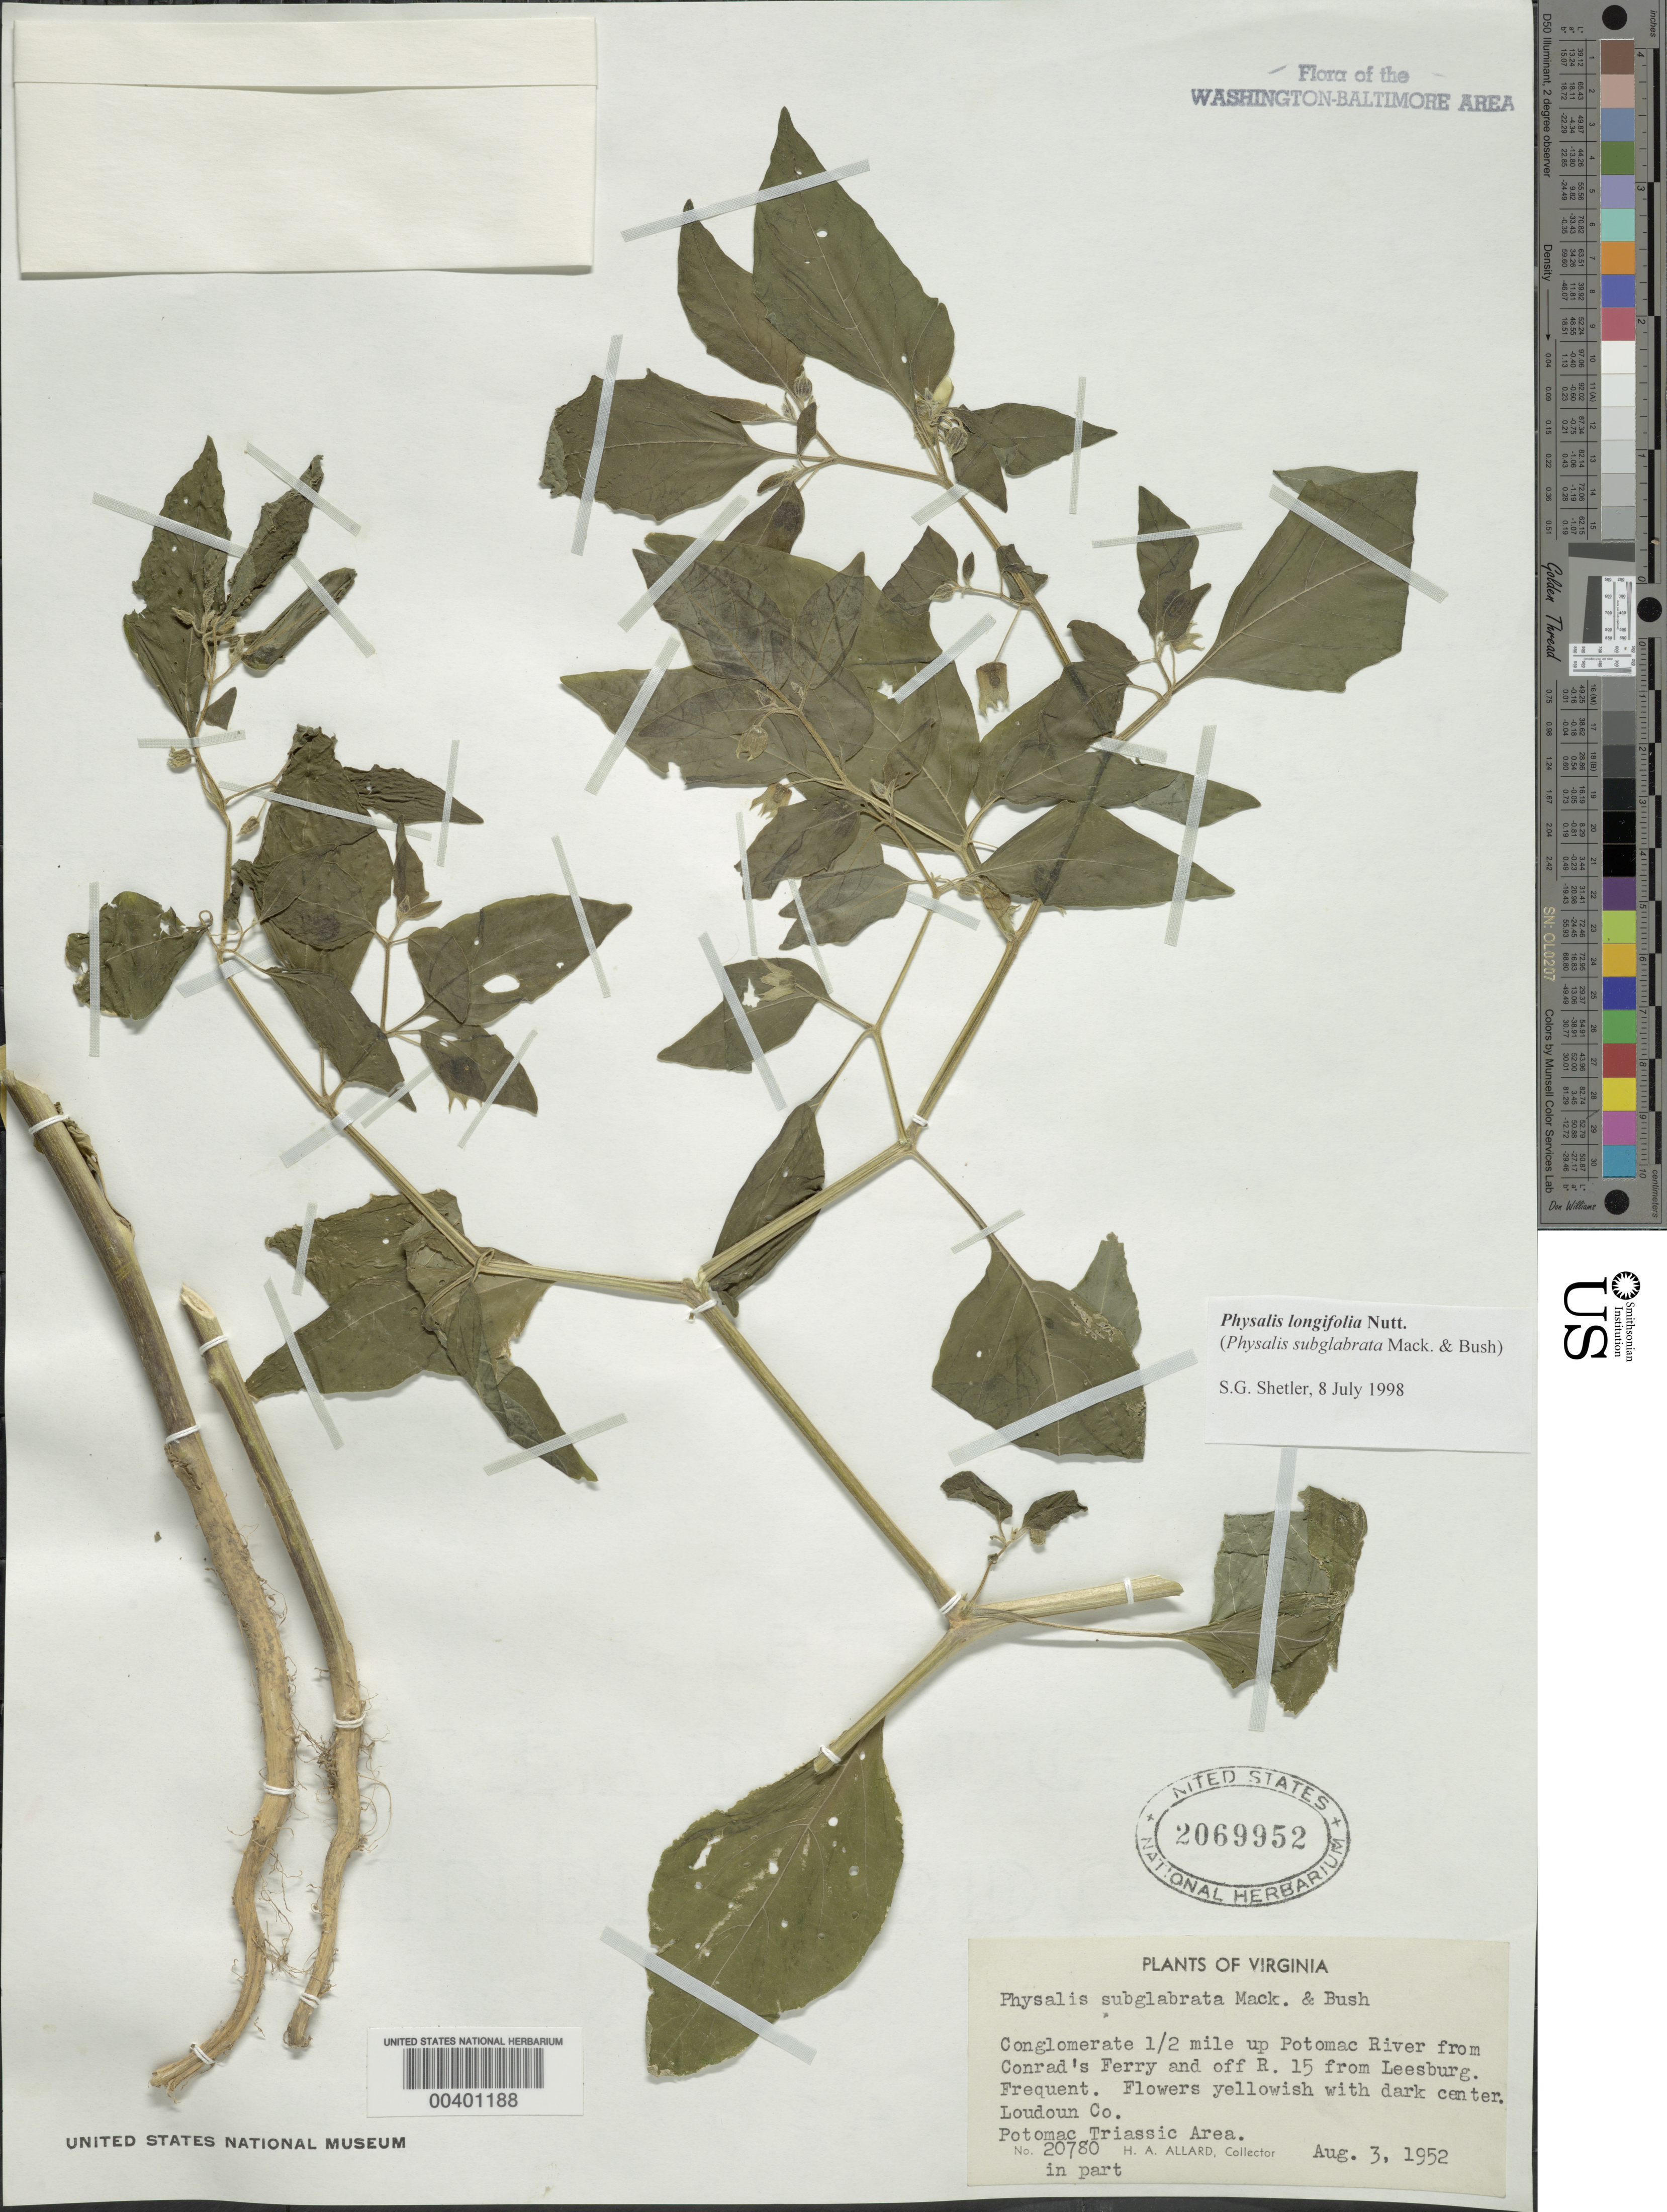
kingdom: Plantae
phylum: Tracheophyta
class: Magnoliopsida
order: Solanales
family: Solanaceae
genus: Physalis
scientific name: Physalis longifolia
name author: Nutt.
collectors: H. A. Allard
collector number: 20780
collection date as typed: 03 Aug 1952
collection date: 1952-08-03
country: United States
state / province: Virginia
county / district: Loudoun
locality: Conglomerate on Potomac River, near Conrads Ferry off Route 15 from Leesburg C. and O. Canal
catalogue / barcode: US 2069952